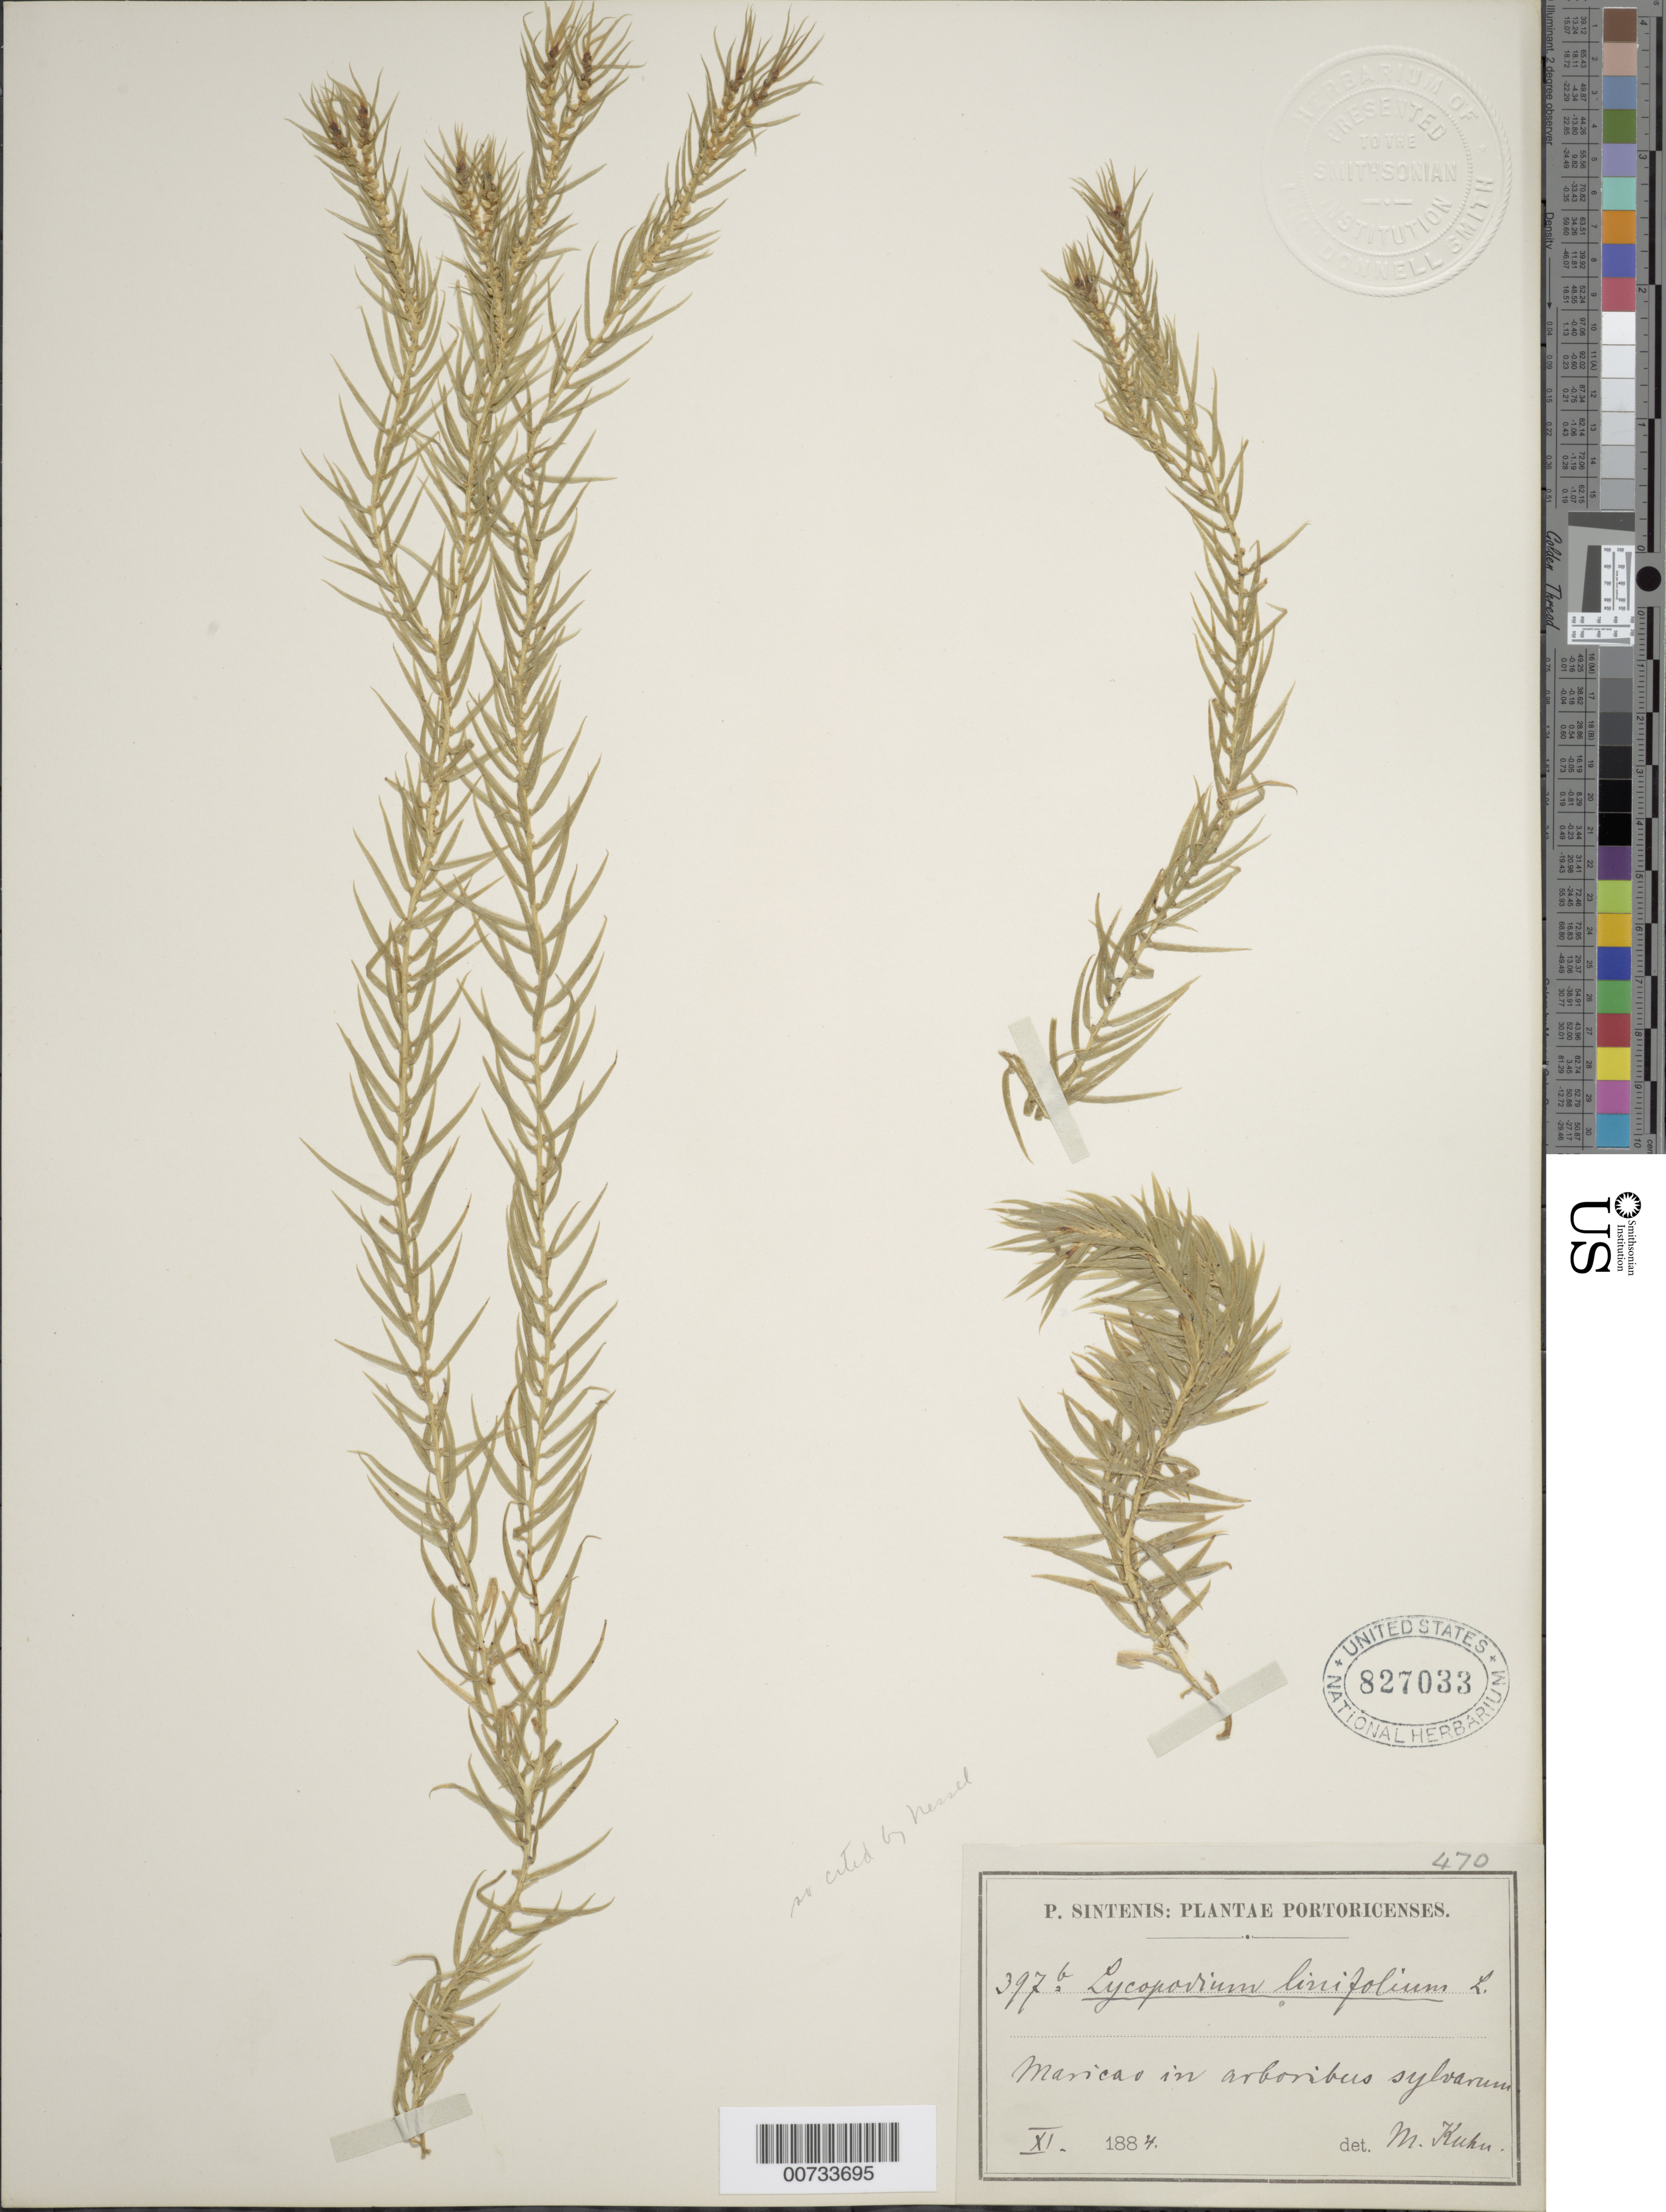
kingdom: Plantae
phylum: Tracheophyta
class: Lycopodiopsida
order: Lycopodiales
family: Lycopodiaceae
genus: Phlegmariurus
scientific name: Phlegmariurus linifolius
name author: (L.) B. Øllg.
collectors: P. Sintenis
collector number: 397b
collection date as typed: Nov 1884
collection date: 1884-11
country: Puerto Rico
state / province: Maricao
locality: Maricao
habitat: In arboribus sylvarum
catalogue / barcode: US 827033